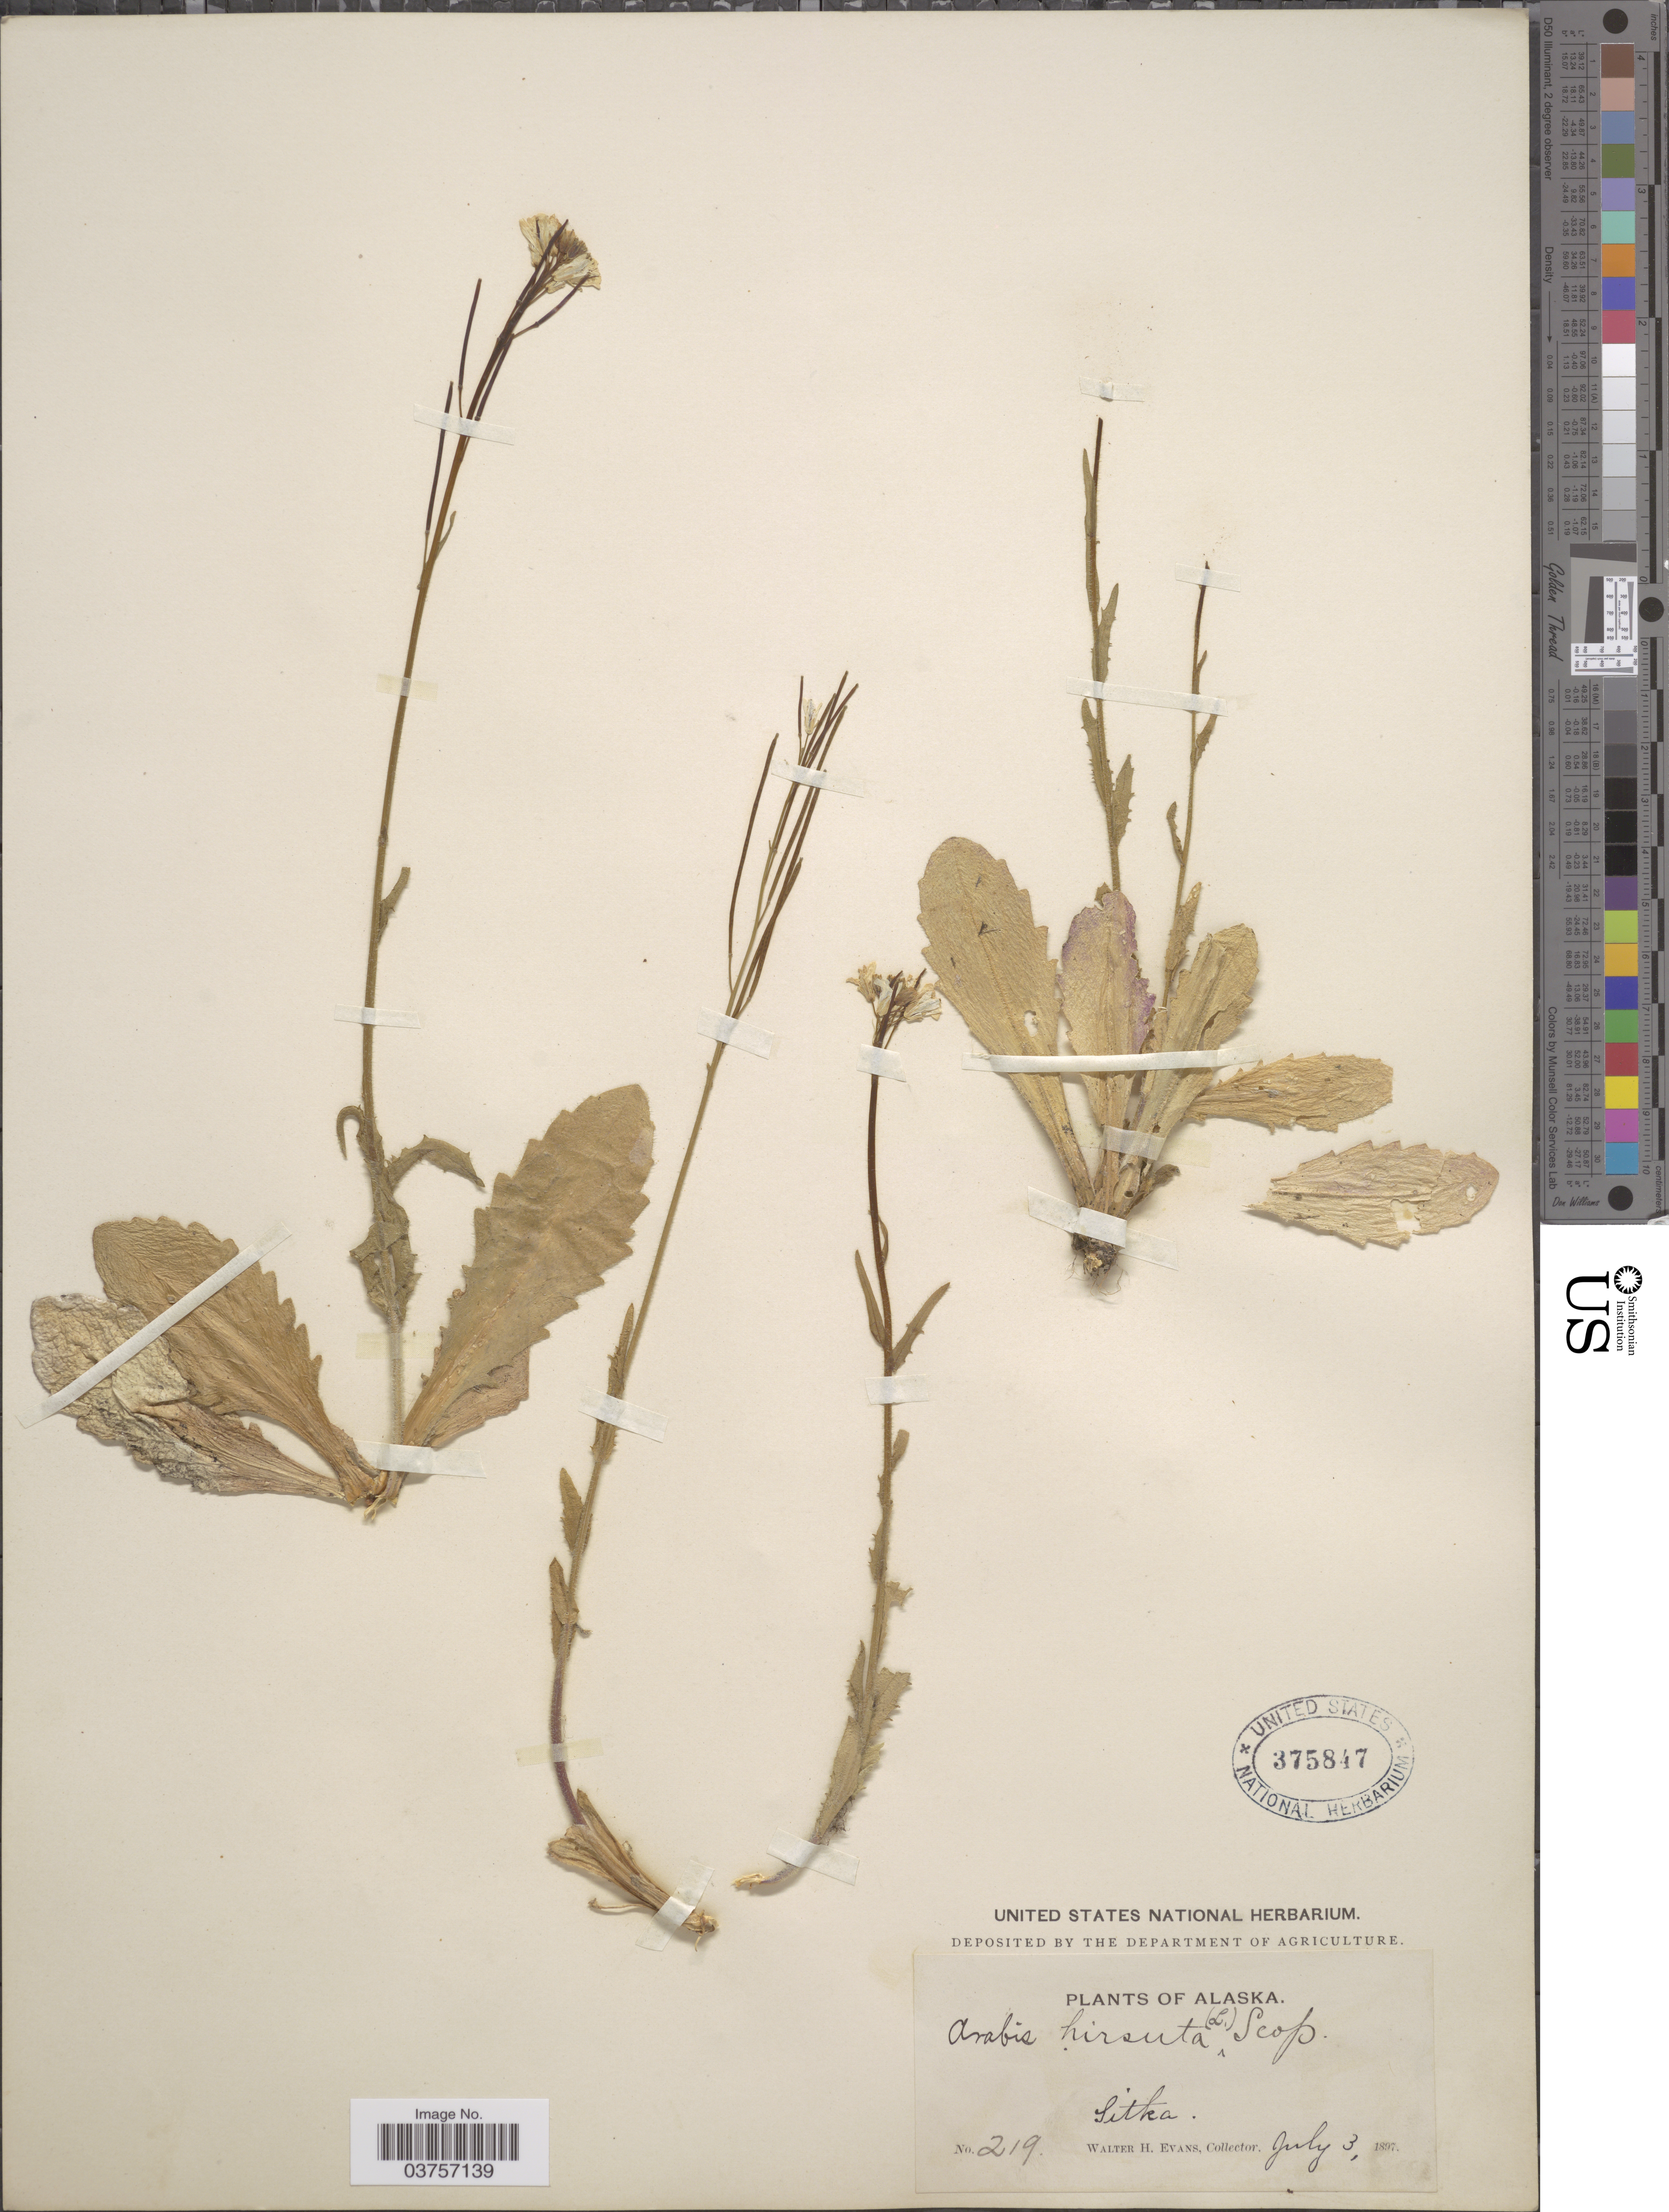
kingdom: Plantae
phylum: Tracheophyta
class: Magnoliopsida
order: Brassicales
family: Brassicaceae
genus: Arabis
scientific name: Arabis hirsuta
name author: (L.) Scop.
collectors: W. H. Evans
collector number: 219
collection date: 1897-07-03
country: United States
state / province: Alaska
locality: Sitka.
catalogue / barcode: US 375847